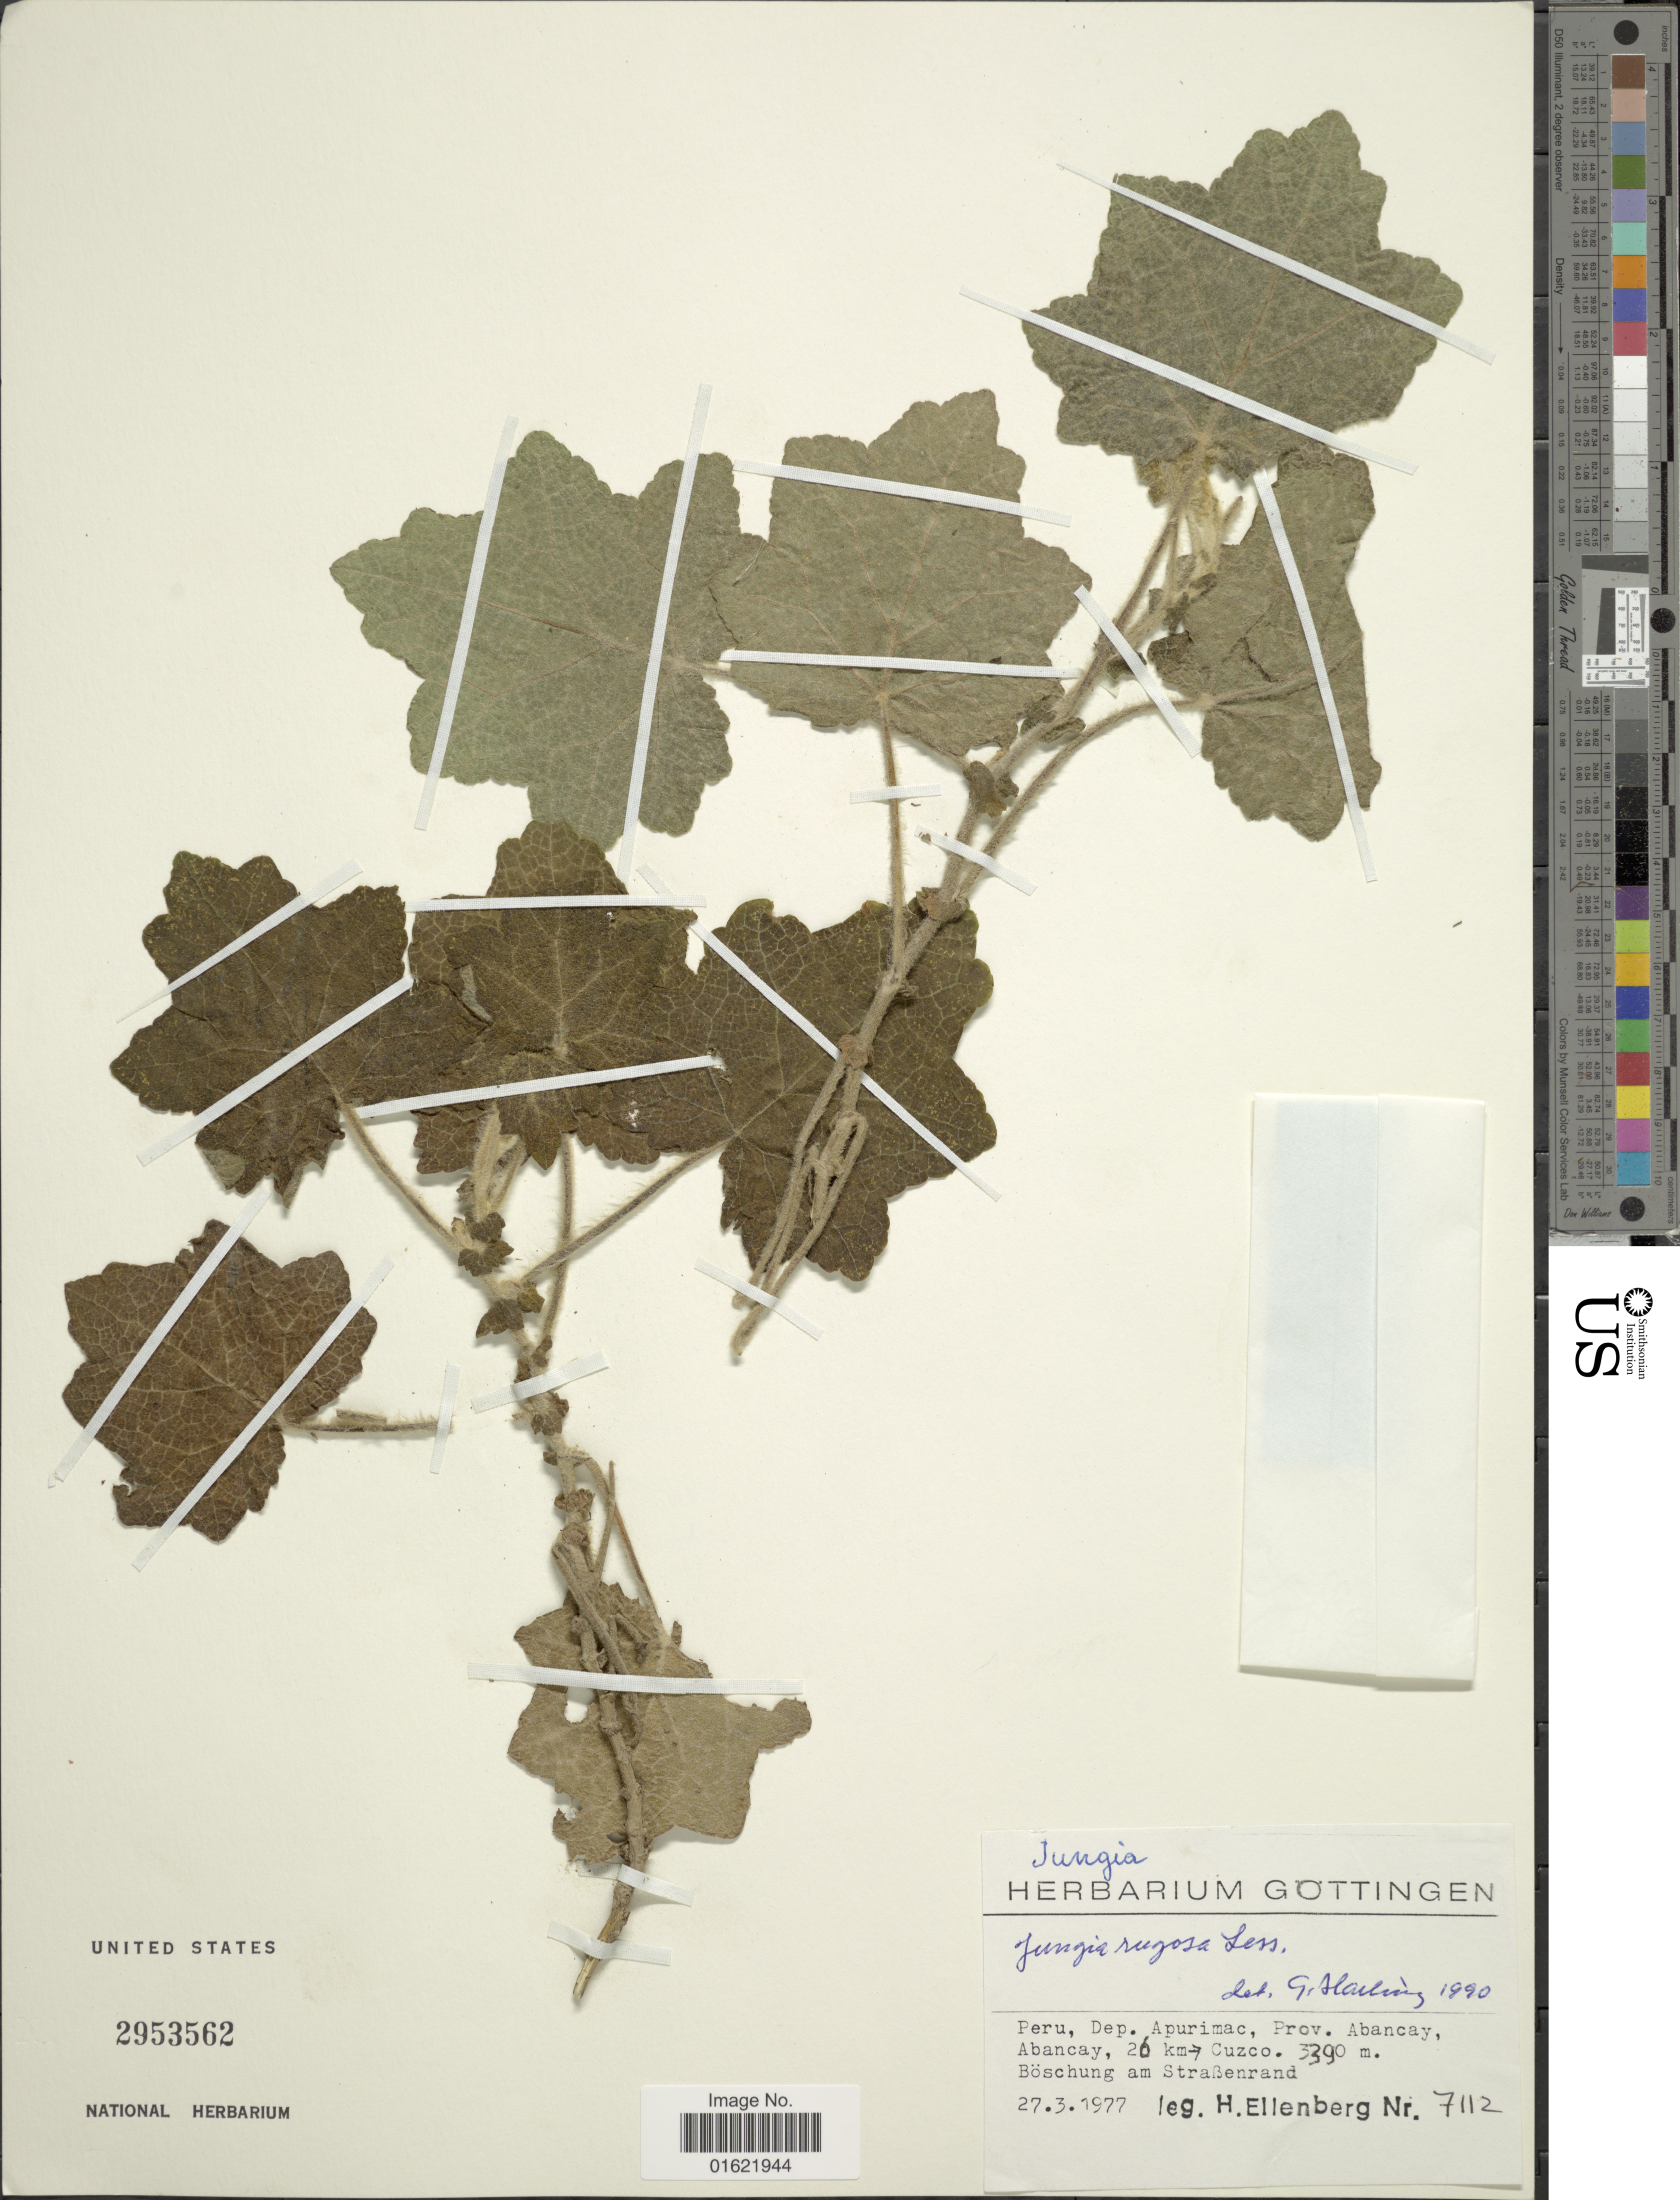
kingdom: Plantae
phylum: Tracheophyta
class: Magnoliopsida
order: Asterales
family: Asteraceae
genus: Jungia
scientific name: Jungia rugosa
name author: Less.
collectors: H. Ellenberg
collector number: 7112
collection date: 1977-03-27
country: Peru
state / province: Apurímac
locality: Prov. Abancay, Abancay, 26 km Cuzco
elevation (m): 3390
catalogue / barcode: US 2953562